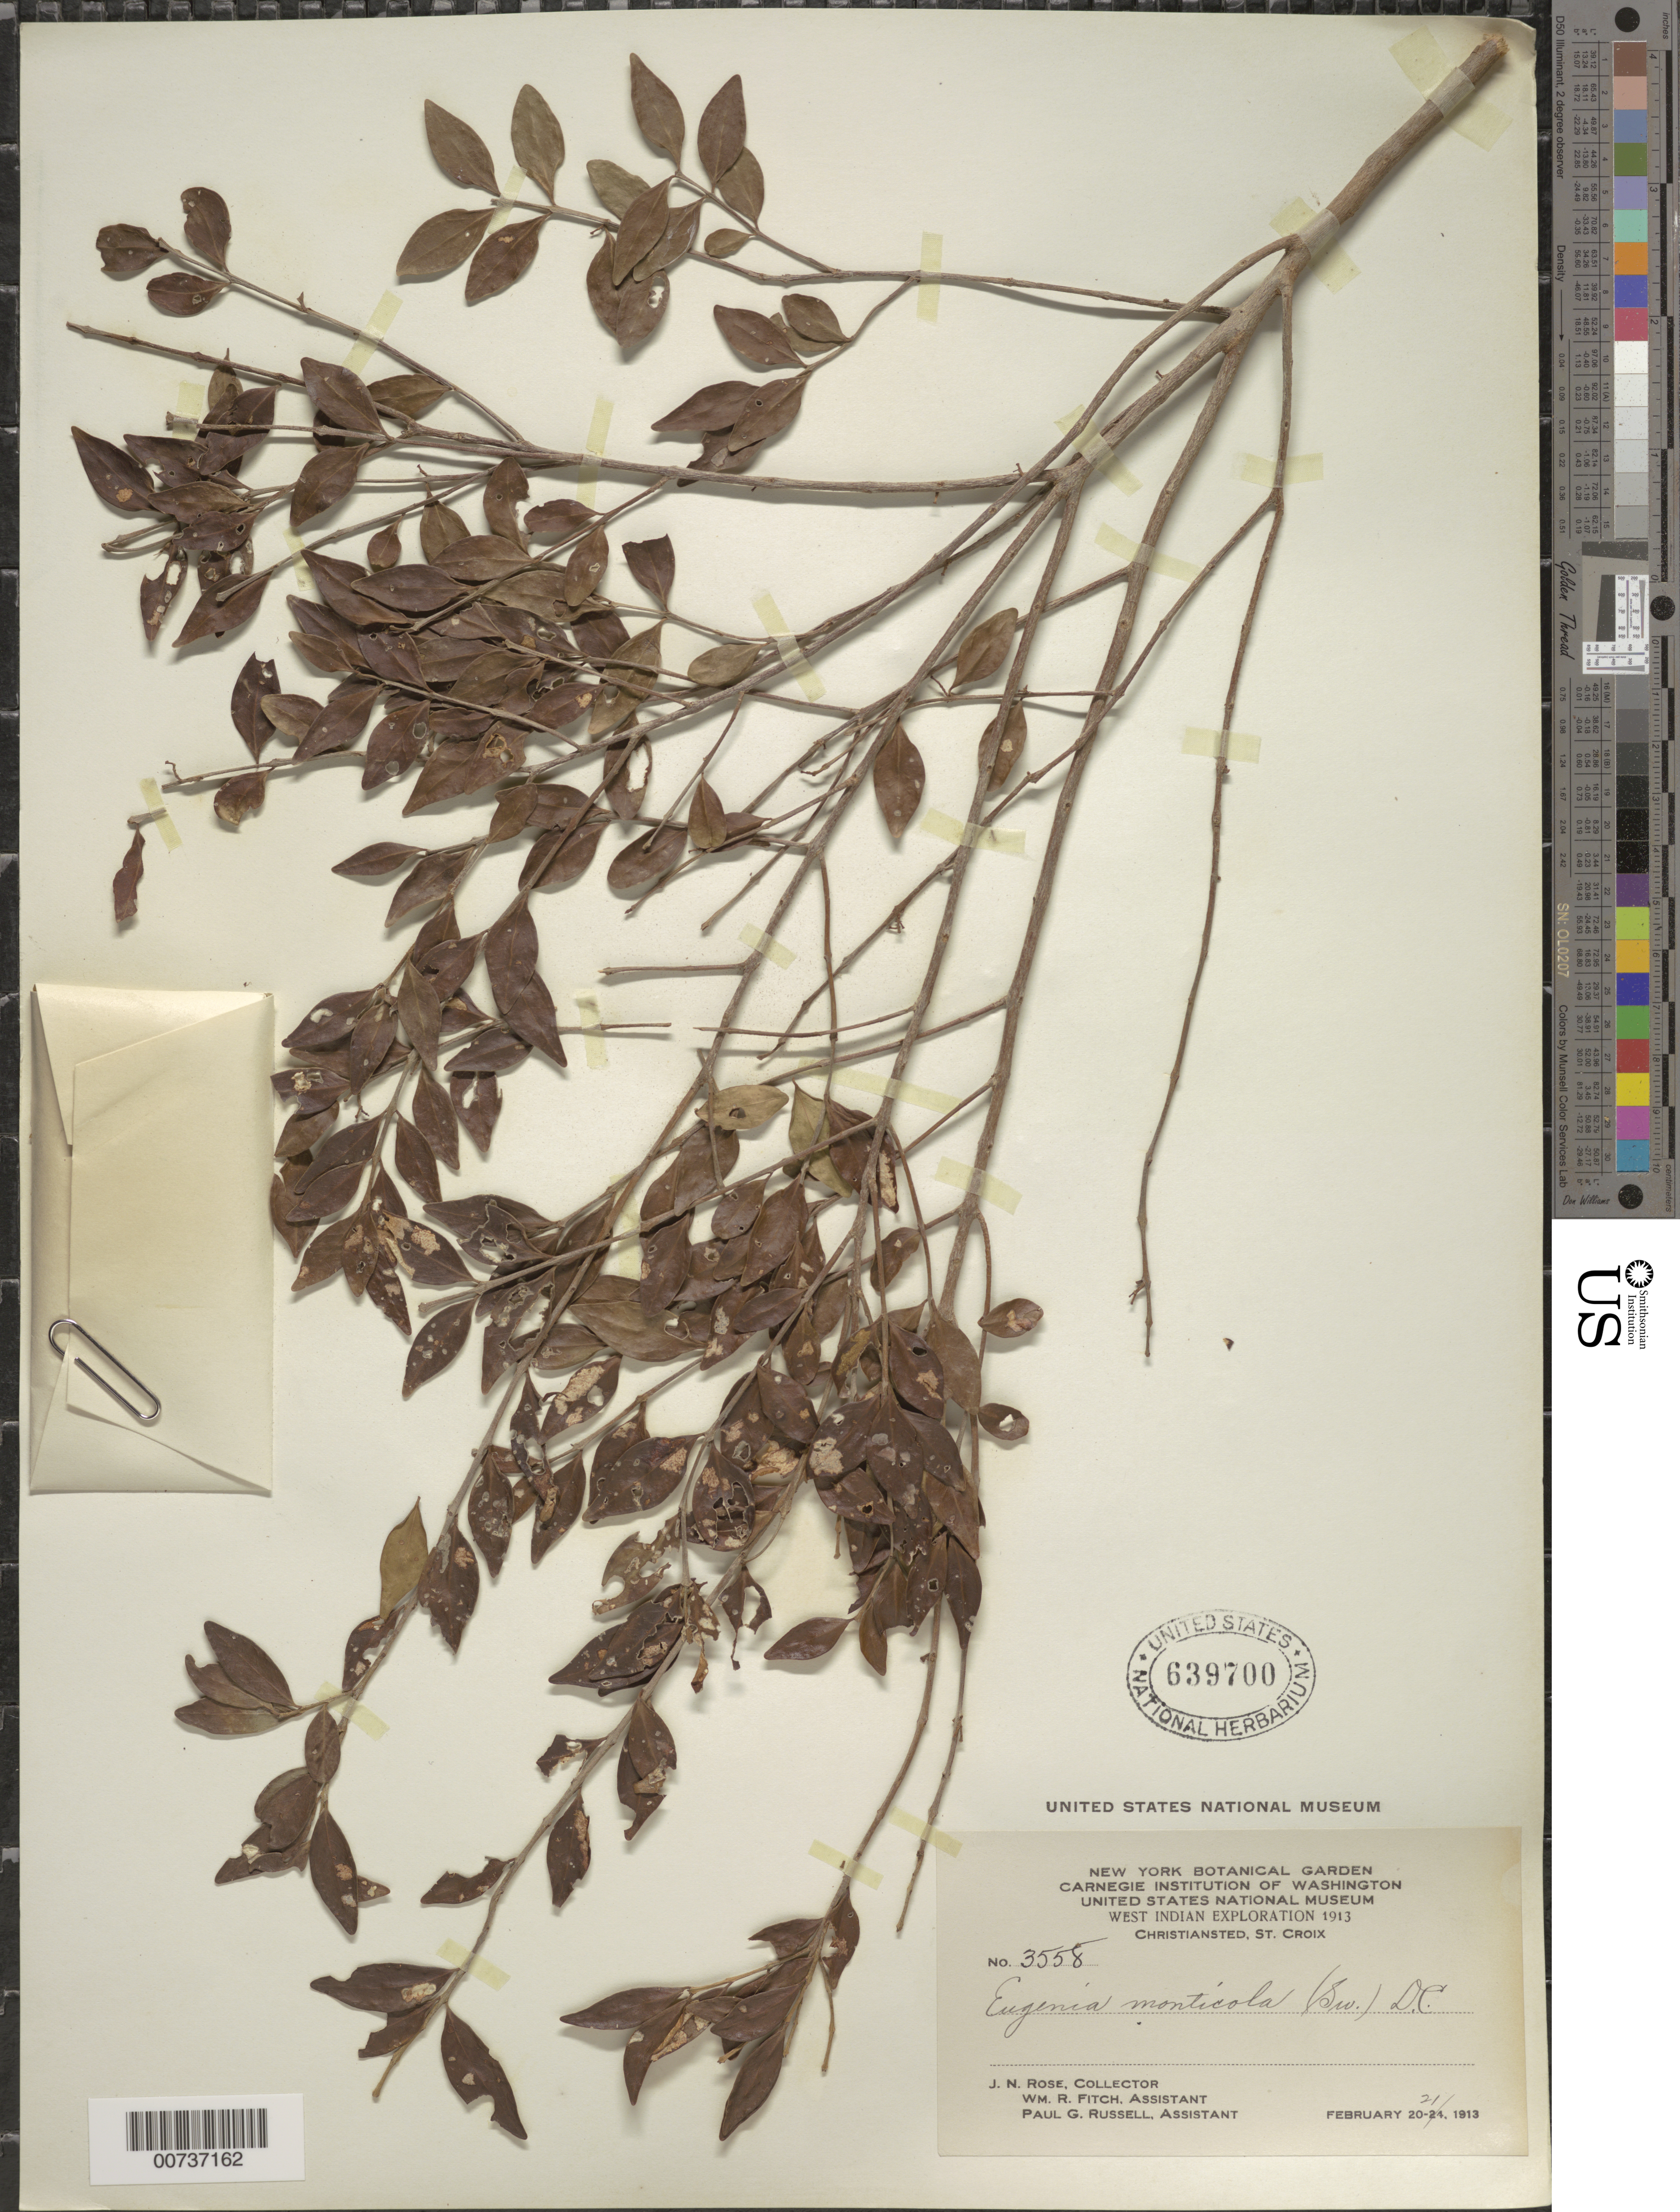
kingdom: Plantae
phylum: Tracheophyta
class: Magnoliopsida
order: Myrtales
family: Myrtaceae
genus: Eugenia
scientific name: Eugenia monticola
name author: (Sw.) DC.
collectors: J. N. Rose, W. R. Fitch & P. G. Russell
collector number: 3558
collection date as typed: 20 Feb 1913 to 21 Feb 1913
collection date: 1913-02-20/1913-02-21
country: U.S. Virgin Islands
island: St. Croix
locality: Christiansted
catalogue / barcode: US 639700